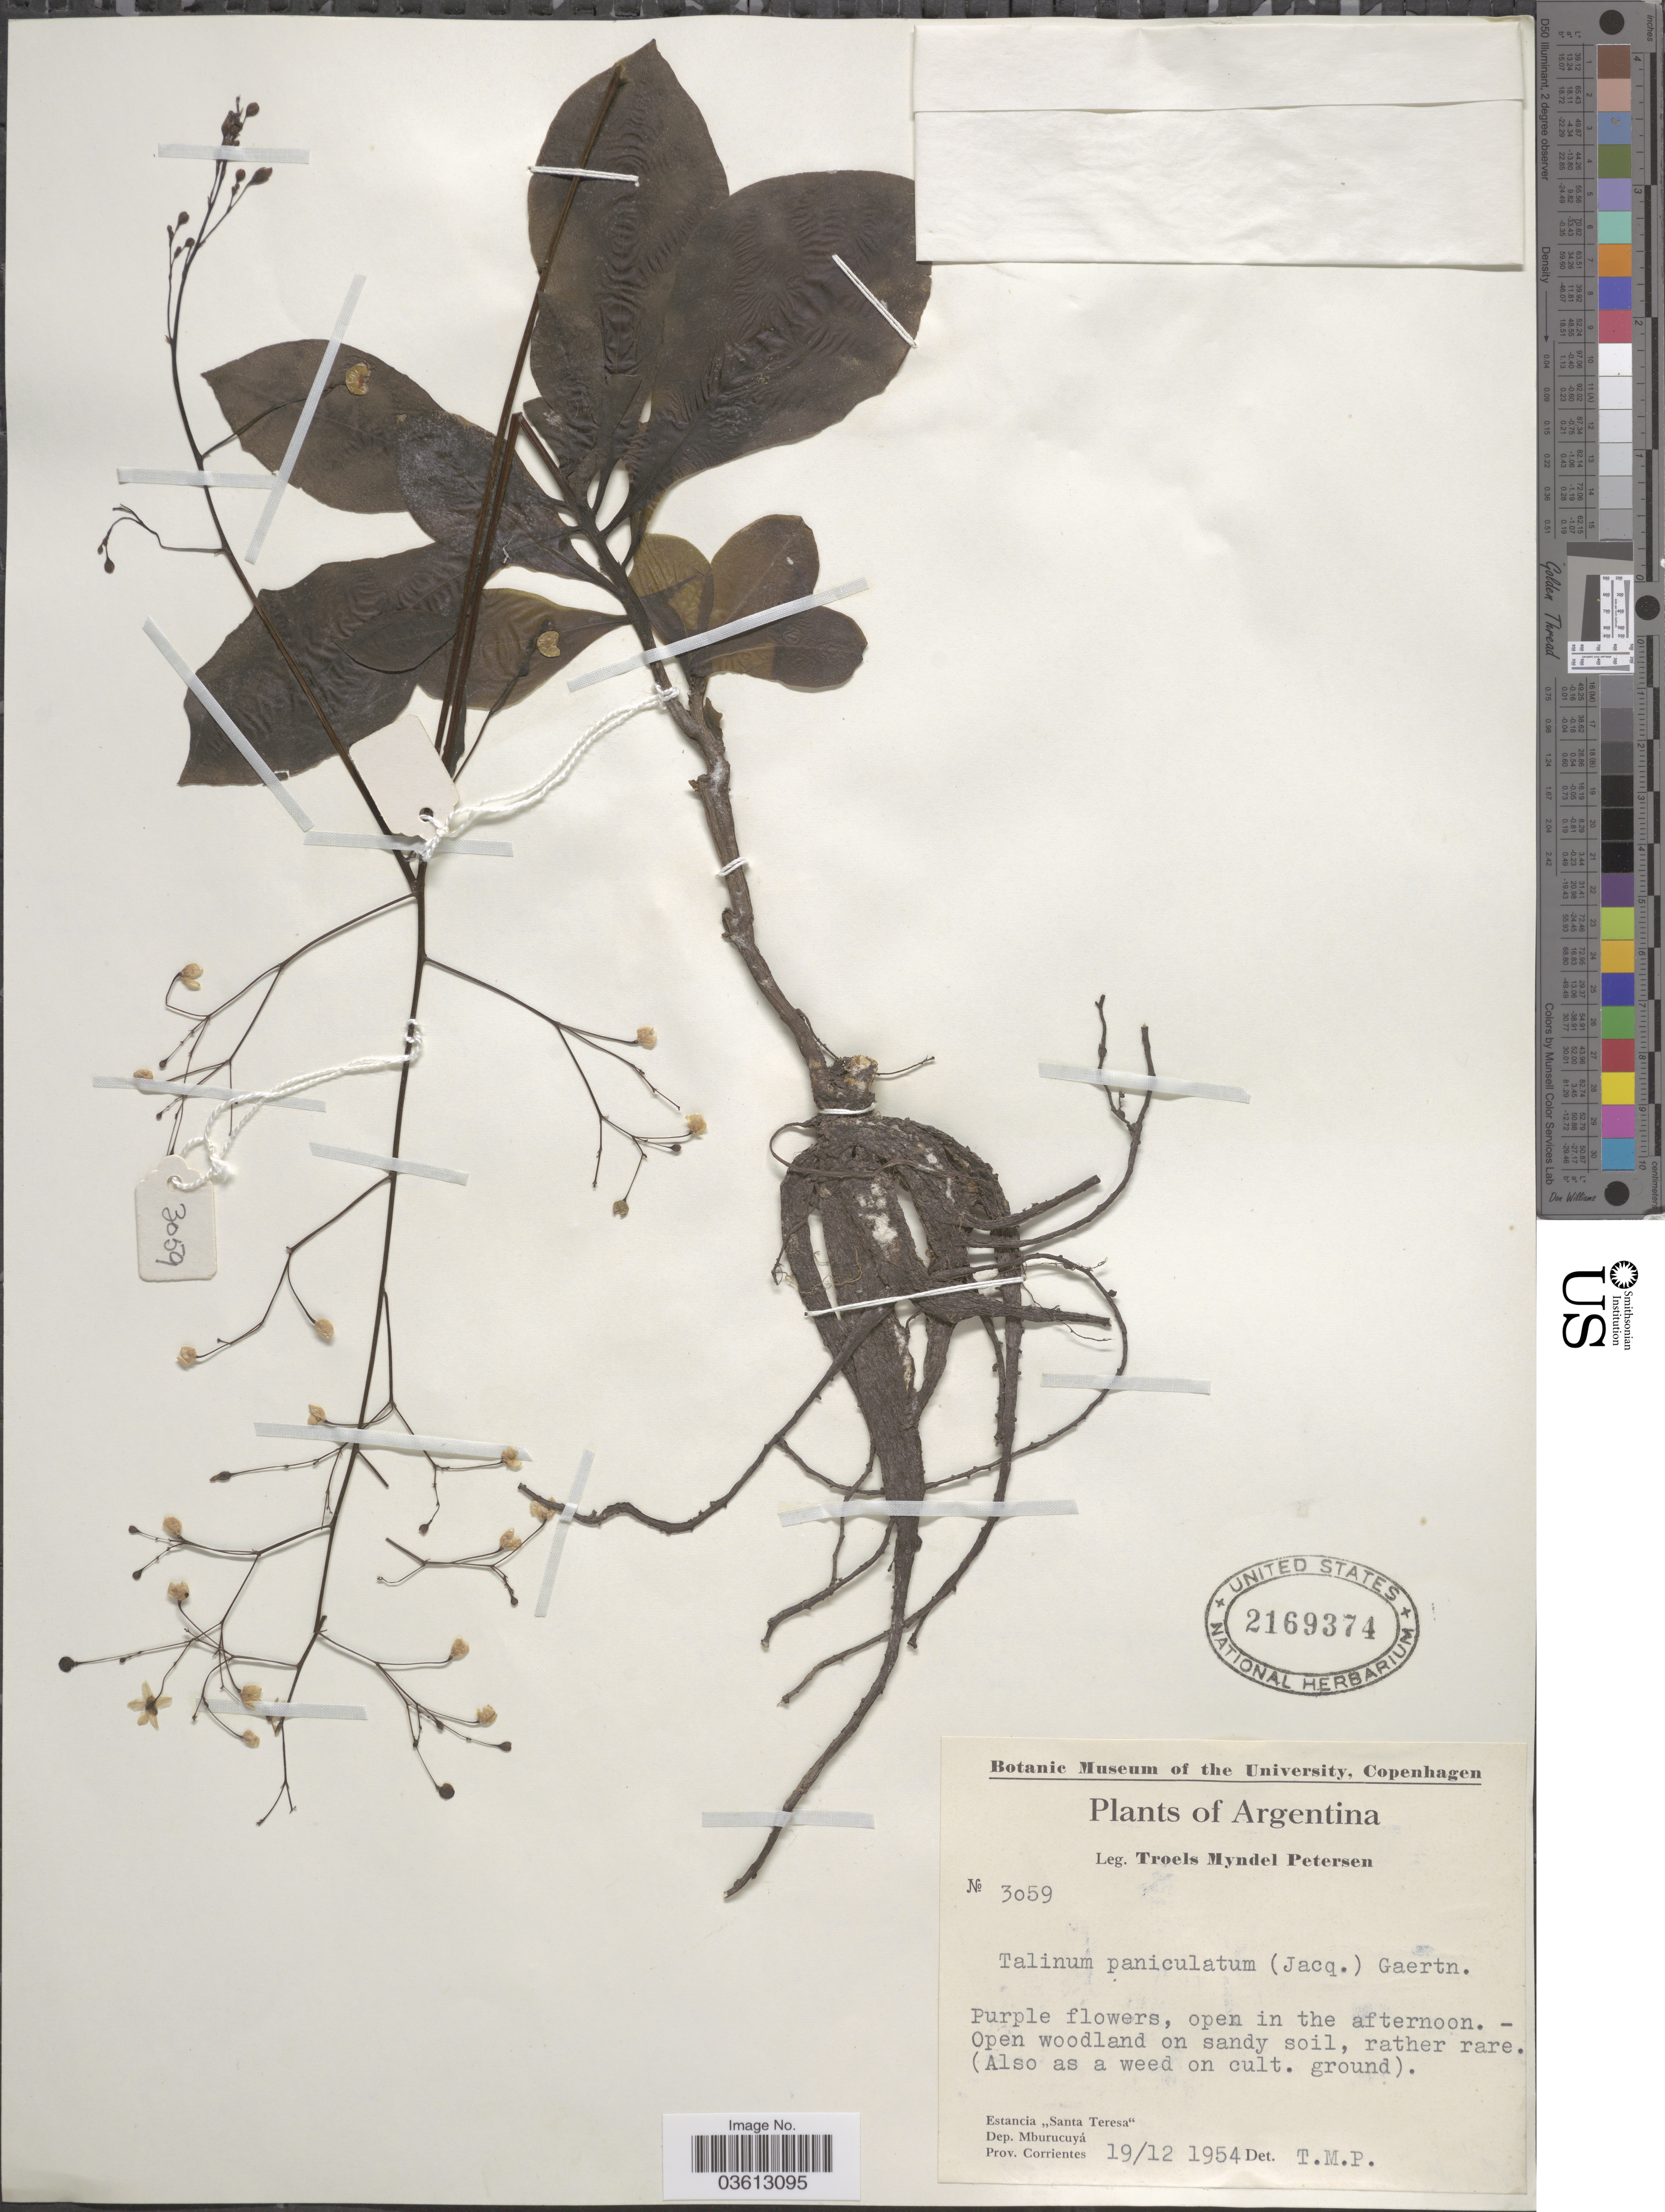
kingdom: Plantae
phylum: Tracheophyta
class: Magnoliopsida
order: Caryophyllales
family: Talinaceae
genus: Talinum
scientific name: Talinum paniculatum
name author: (Jacq.) Gaertn.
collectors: T. M. Petersen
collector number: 3059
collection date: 1954-12-19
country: Argentina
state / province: Corrientes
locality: Estancia "Santa Teresa". Dep. Mburucuyá.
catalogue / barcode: US 2169374